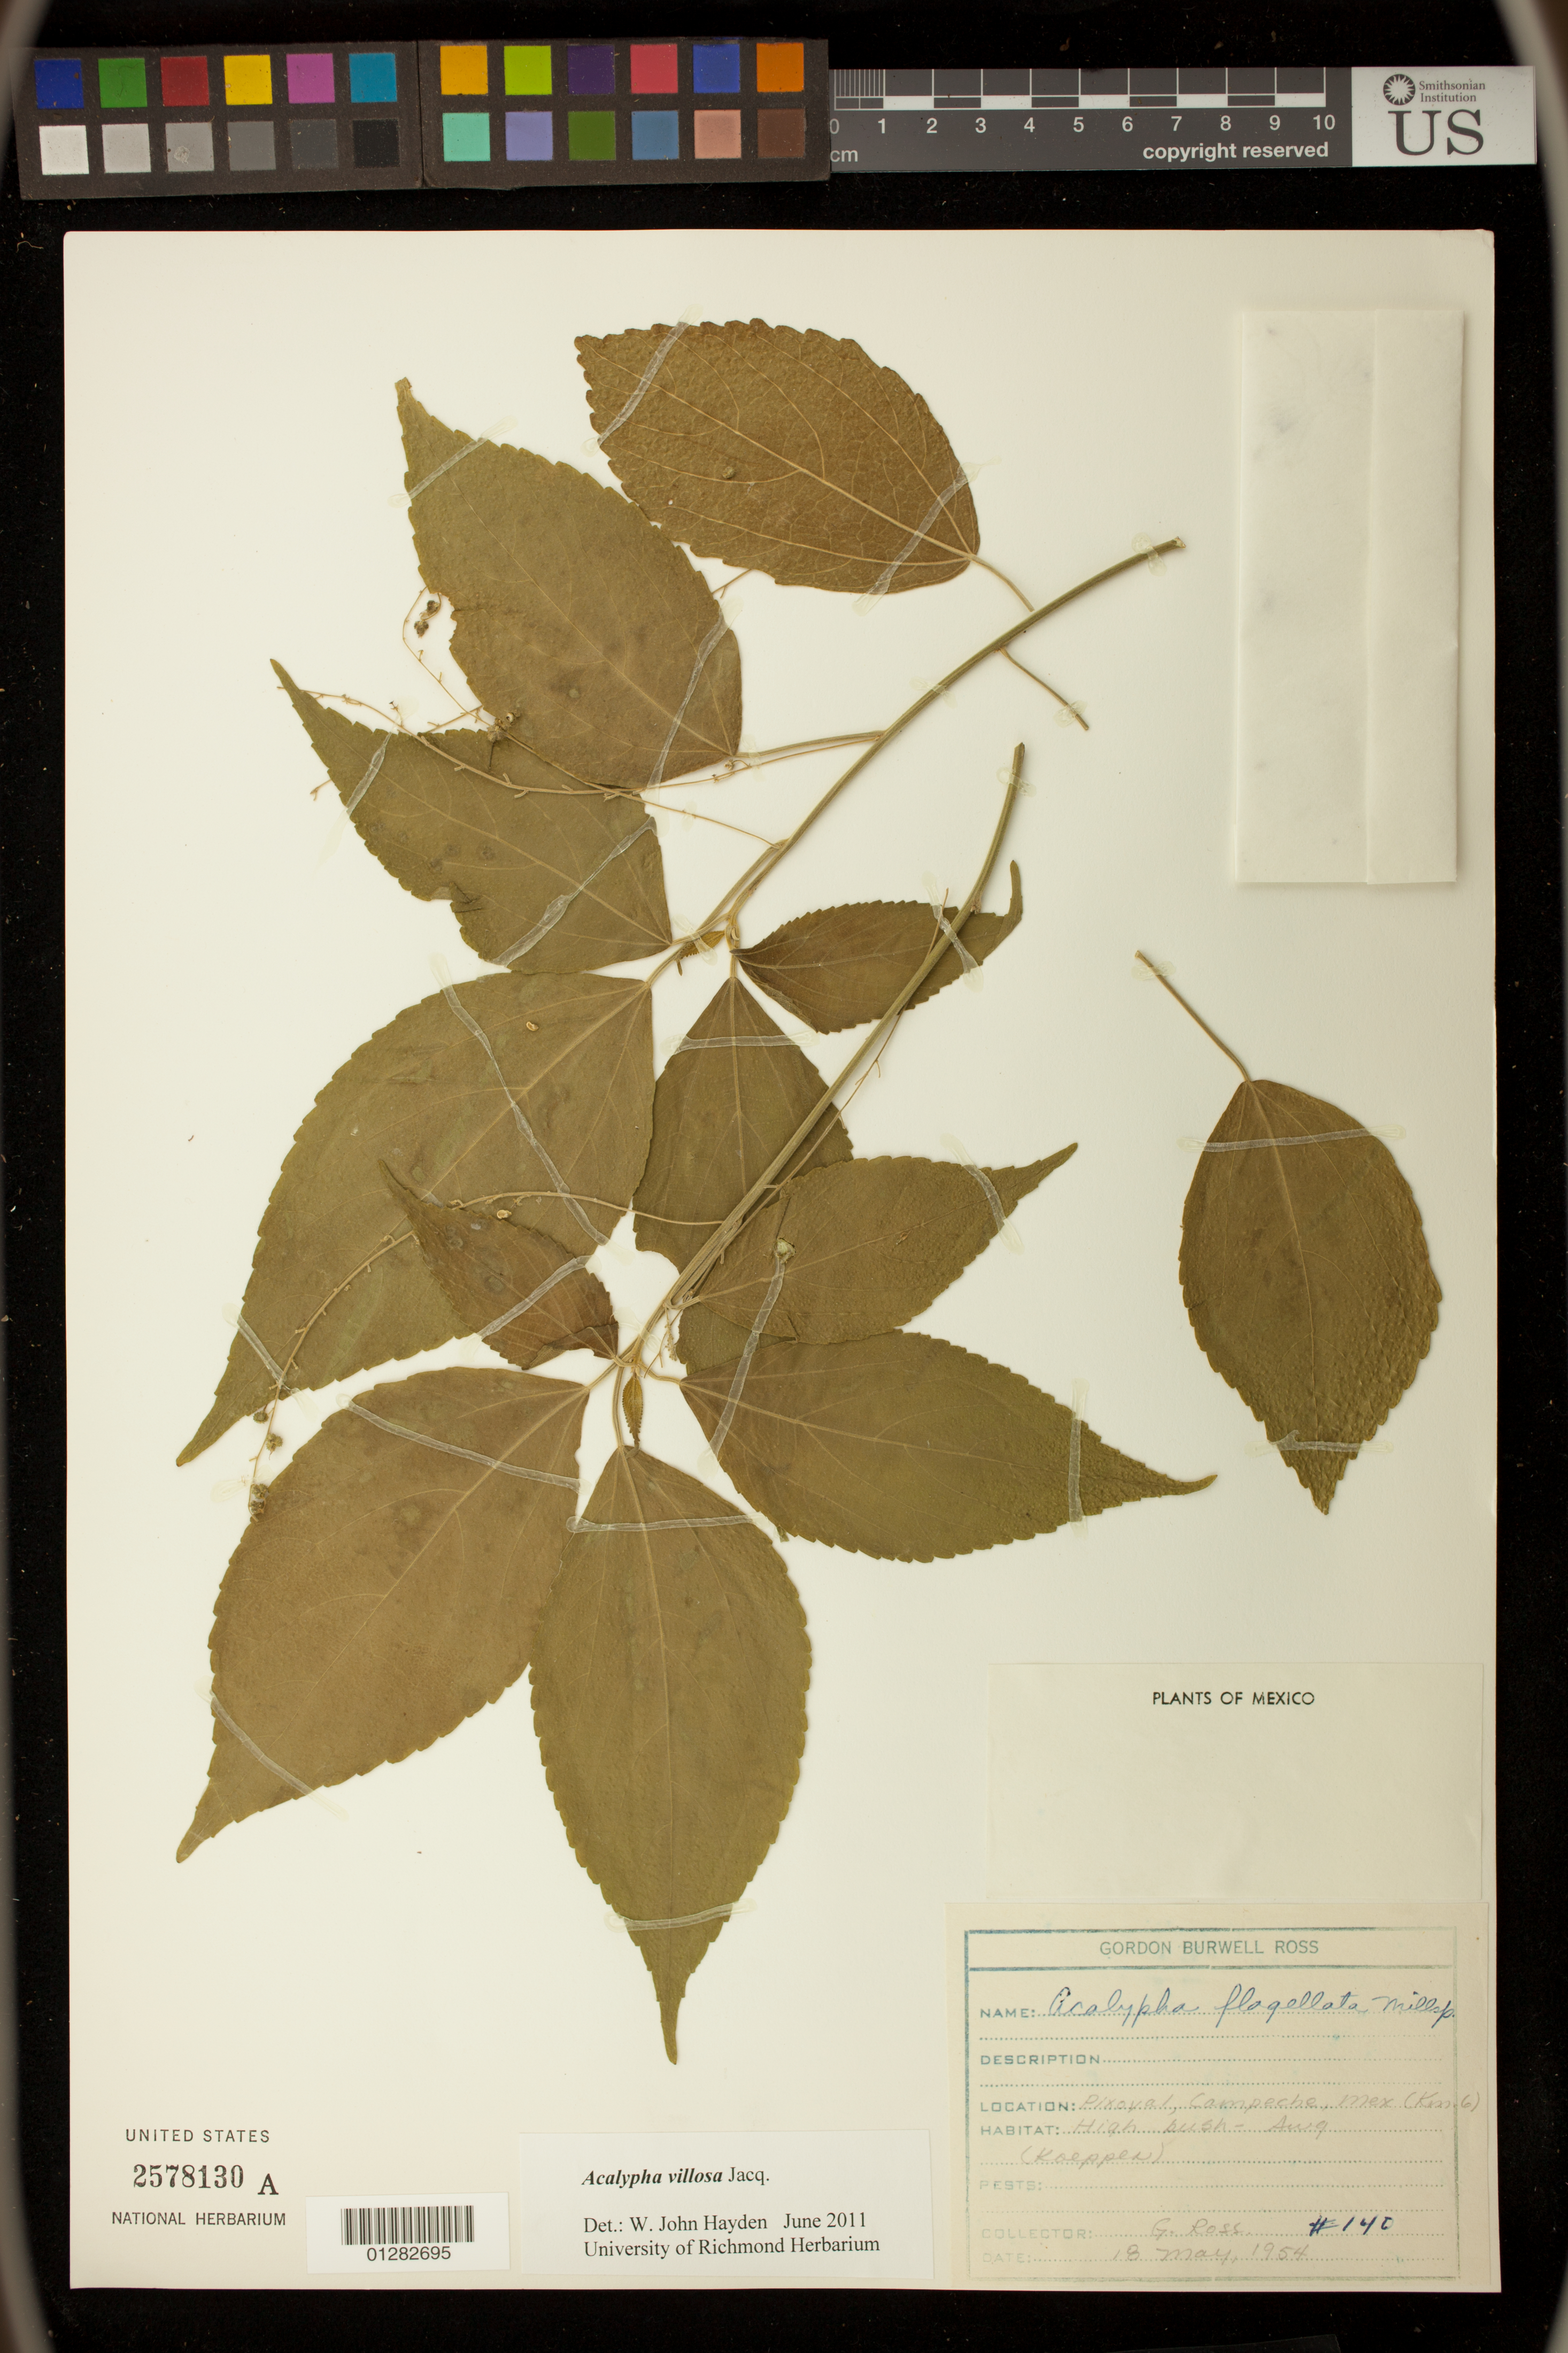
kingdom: Plantae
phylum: Tracheophyta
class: Magnoliopsida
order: Malpighiales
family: Euphorbiaceae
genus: Acalypha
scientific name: Acalypha villosa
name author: Jacq.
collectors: G. B. Ross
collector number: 140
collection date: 1954-05-18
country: Mexico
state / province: Campeche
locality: Pixoyal (Km. 6)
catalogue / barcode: US 2578130